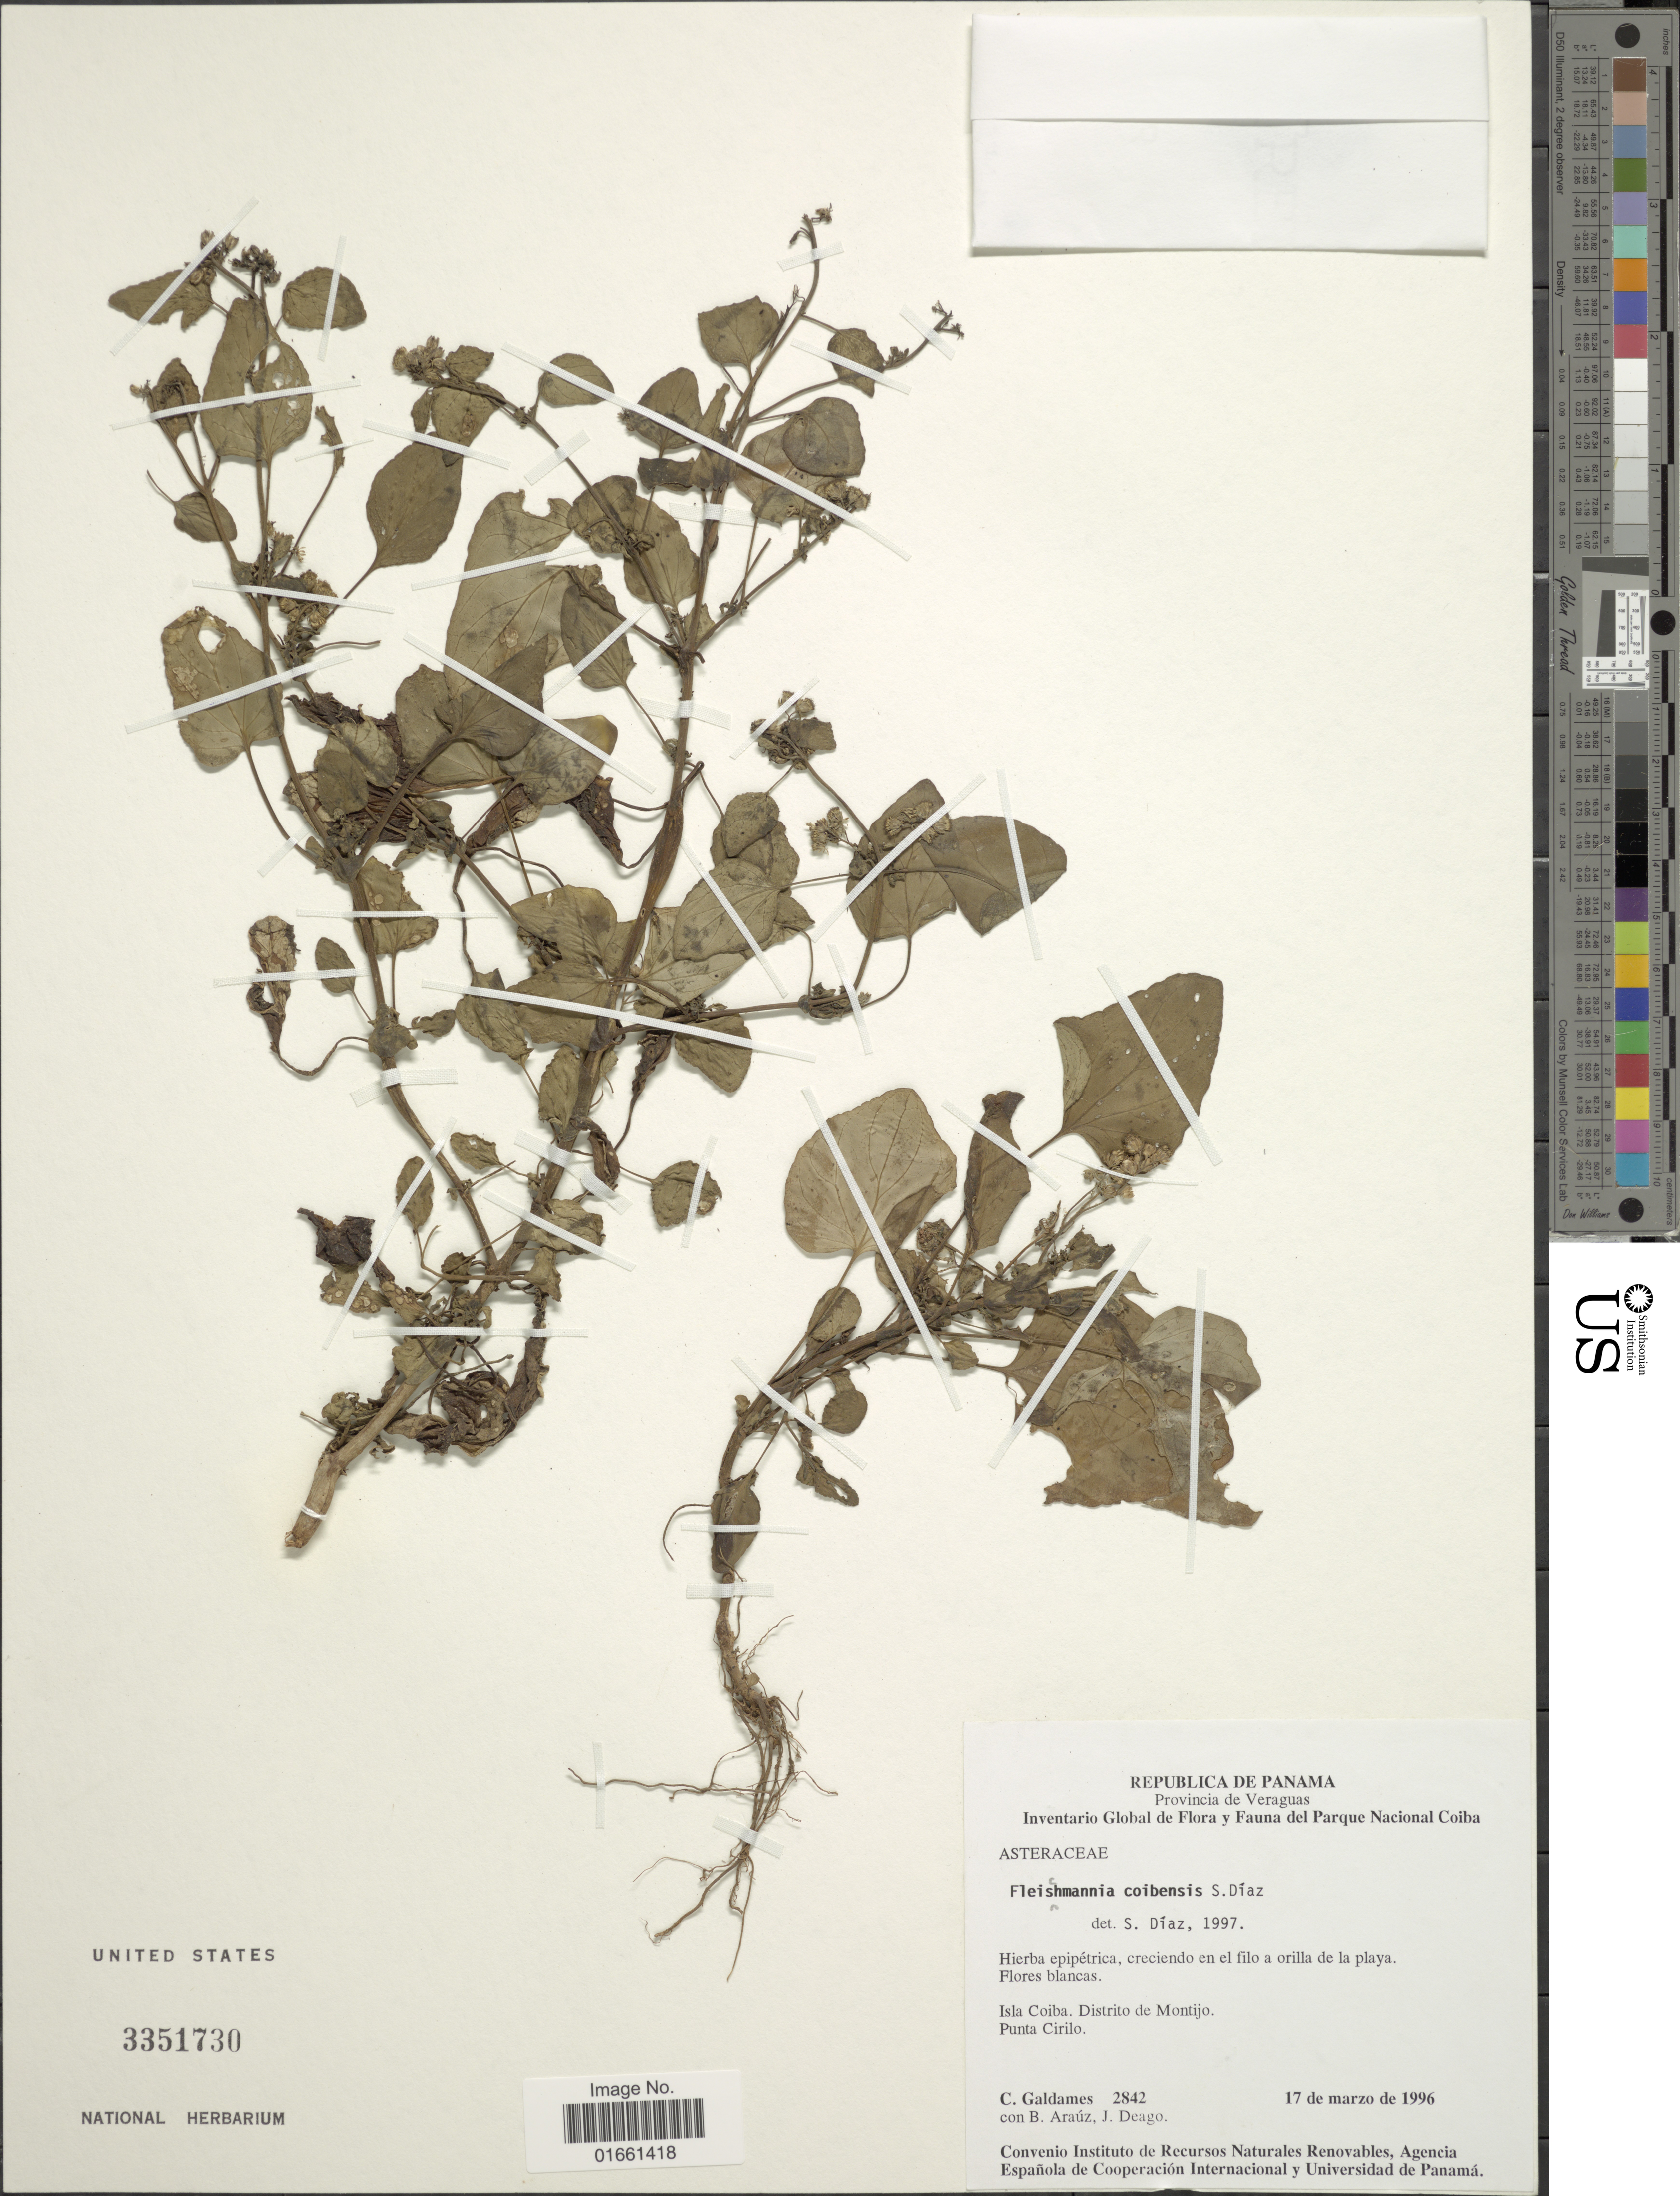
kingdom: Plantae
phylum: Tracheophyta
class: Magnoliopsida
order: Asterales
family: Asteraceae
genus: Fleischmannia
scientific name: Fleischmannia coibensis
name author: S. Díaz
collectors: C. Galdames, B. Araúz & J. Deago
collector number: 2842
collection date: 1996-03-17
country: Panama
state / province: Veraguas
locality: Provincia de Veraguas. Isla Coiba, Distrito de Montijo, Punta Cirilo.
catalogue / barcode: US 3351730